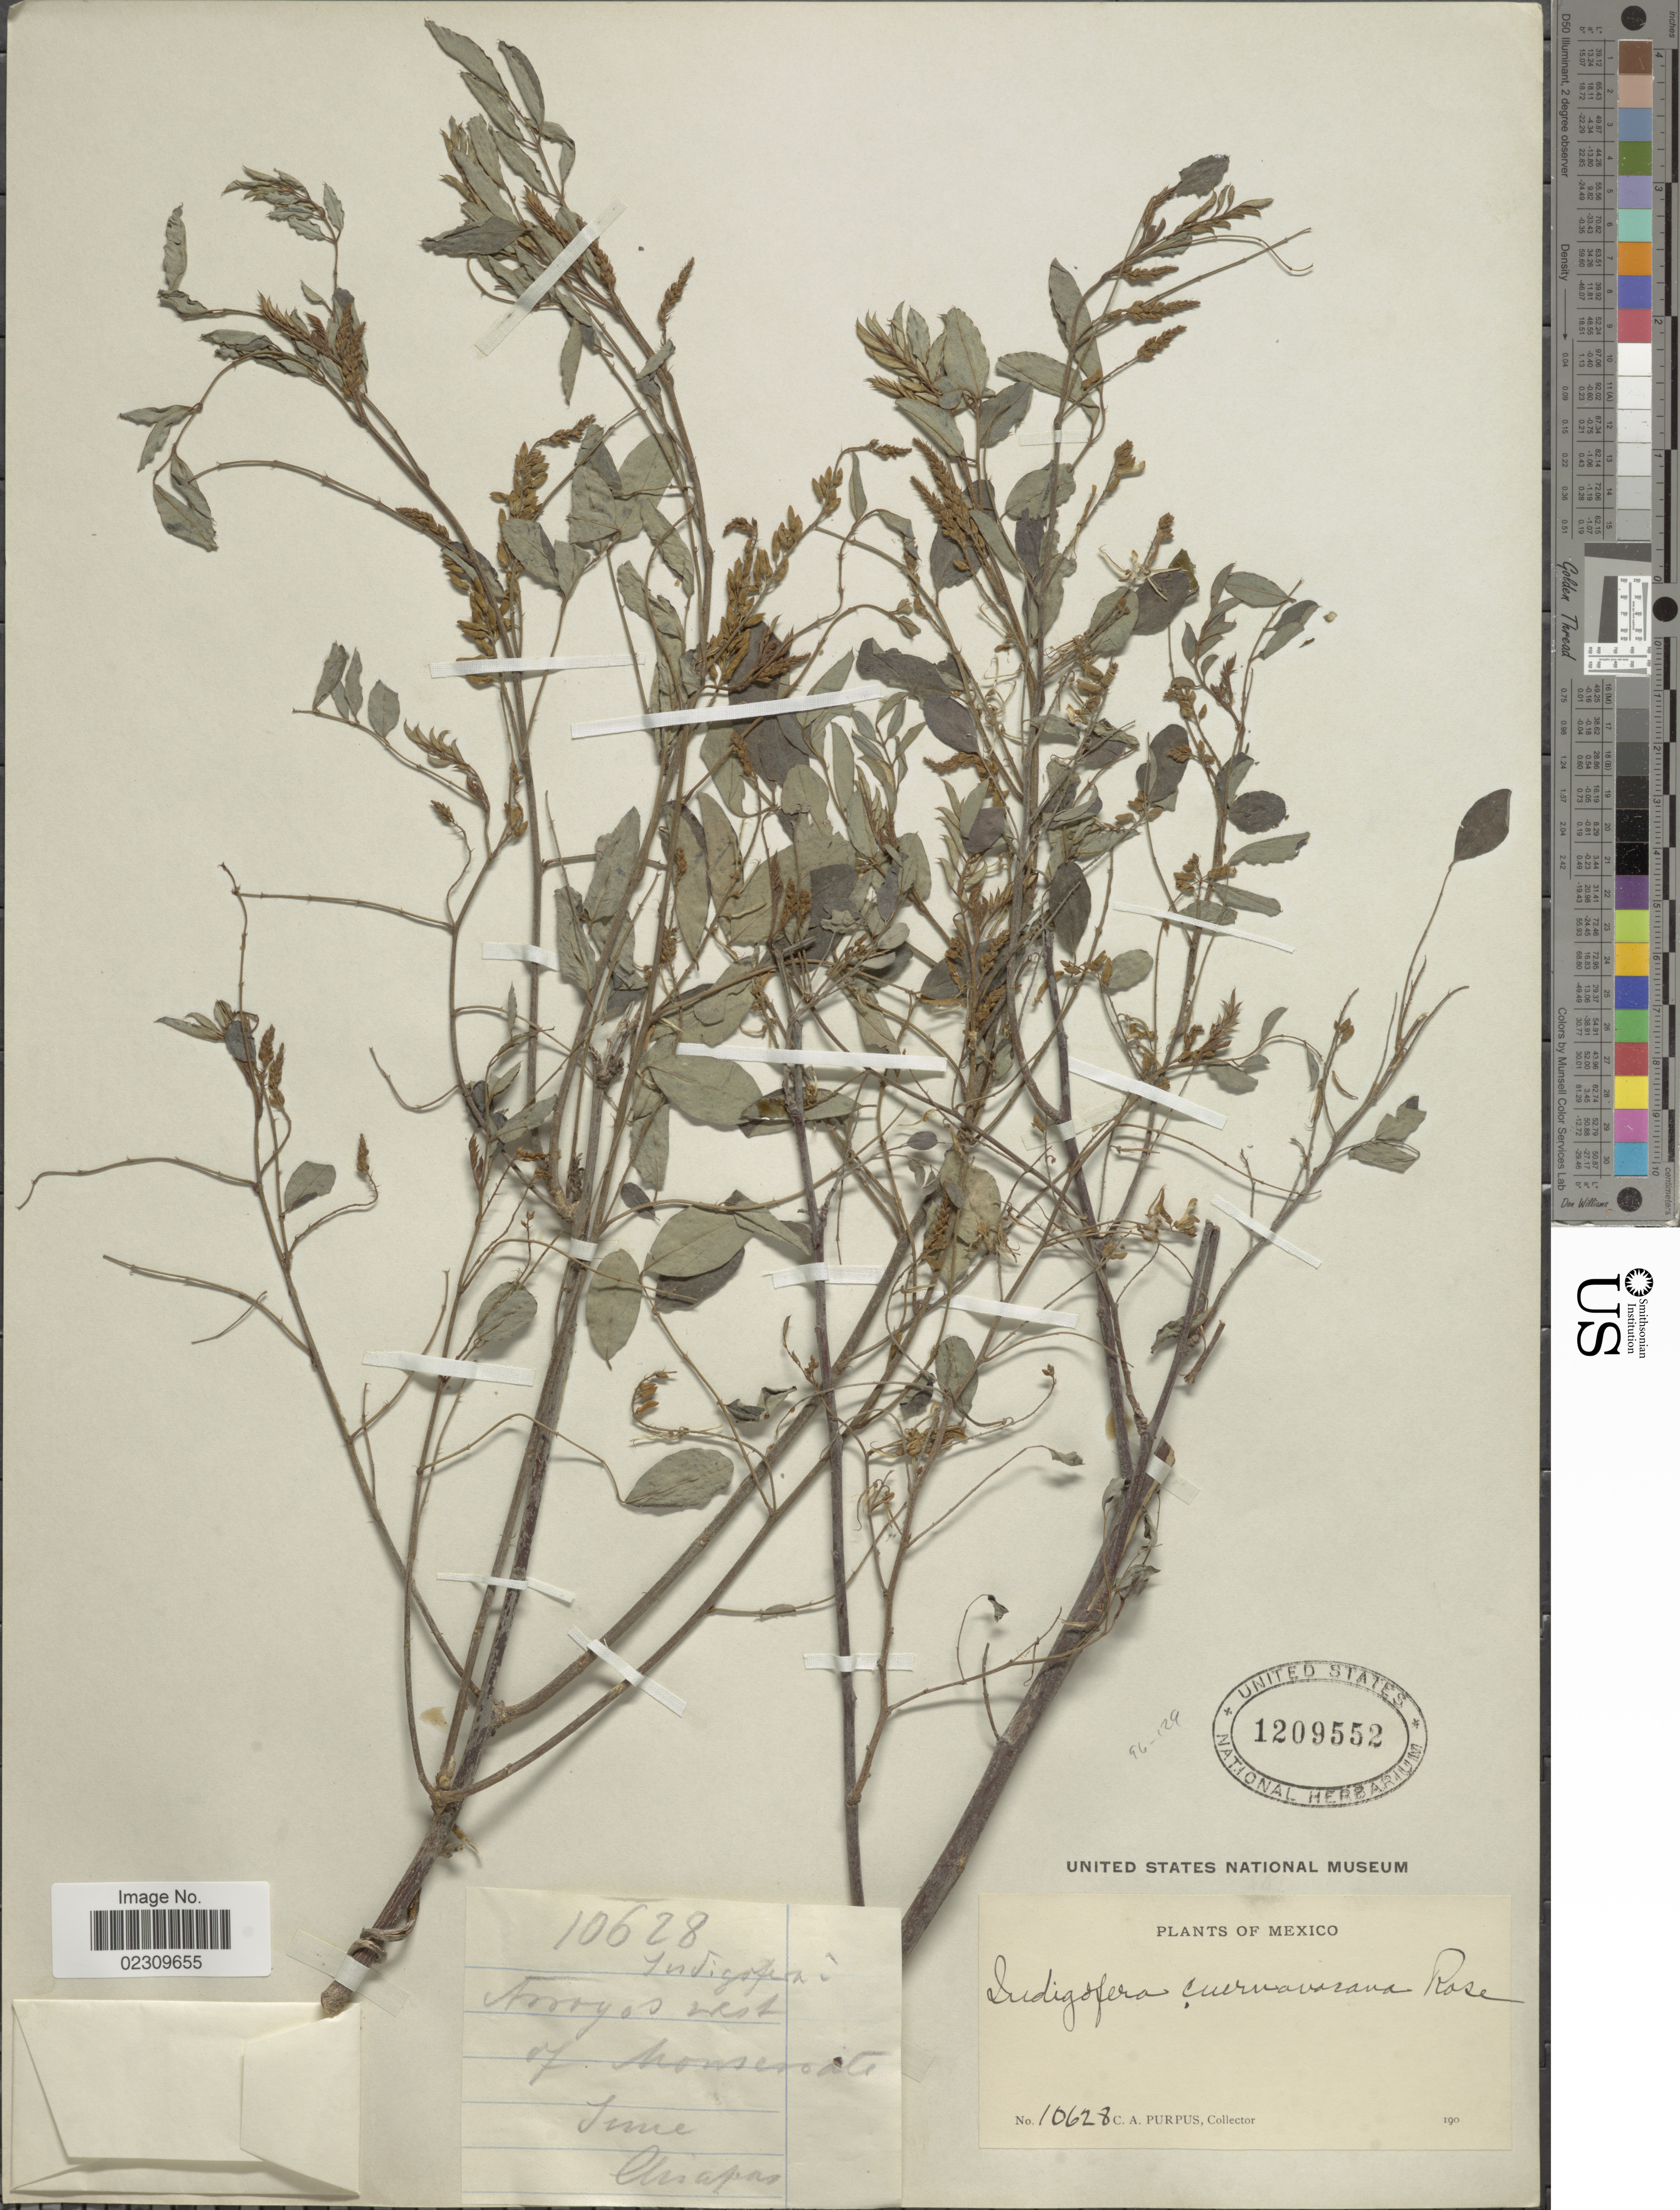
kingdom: Plantae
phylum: Tracheophyta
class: Magnoliopsida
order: Fabales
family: Fabaceae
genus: Indigofera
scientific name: Indigofera cuernavacana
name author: Rose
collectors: C. A. Purpus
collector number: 10628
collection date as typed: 190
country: Mexico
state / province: Chiapas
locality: Arroyos west of Monserrate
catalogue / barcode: US 1209552